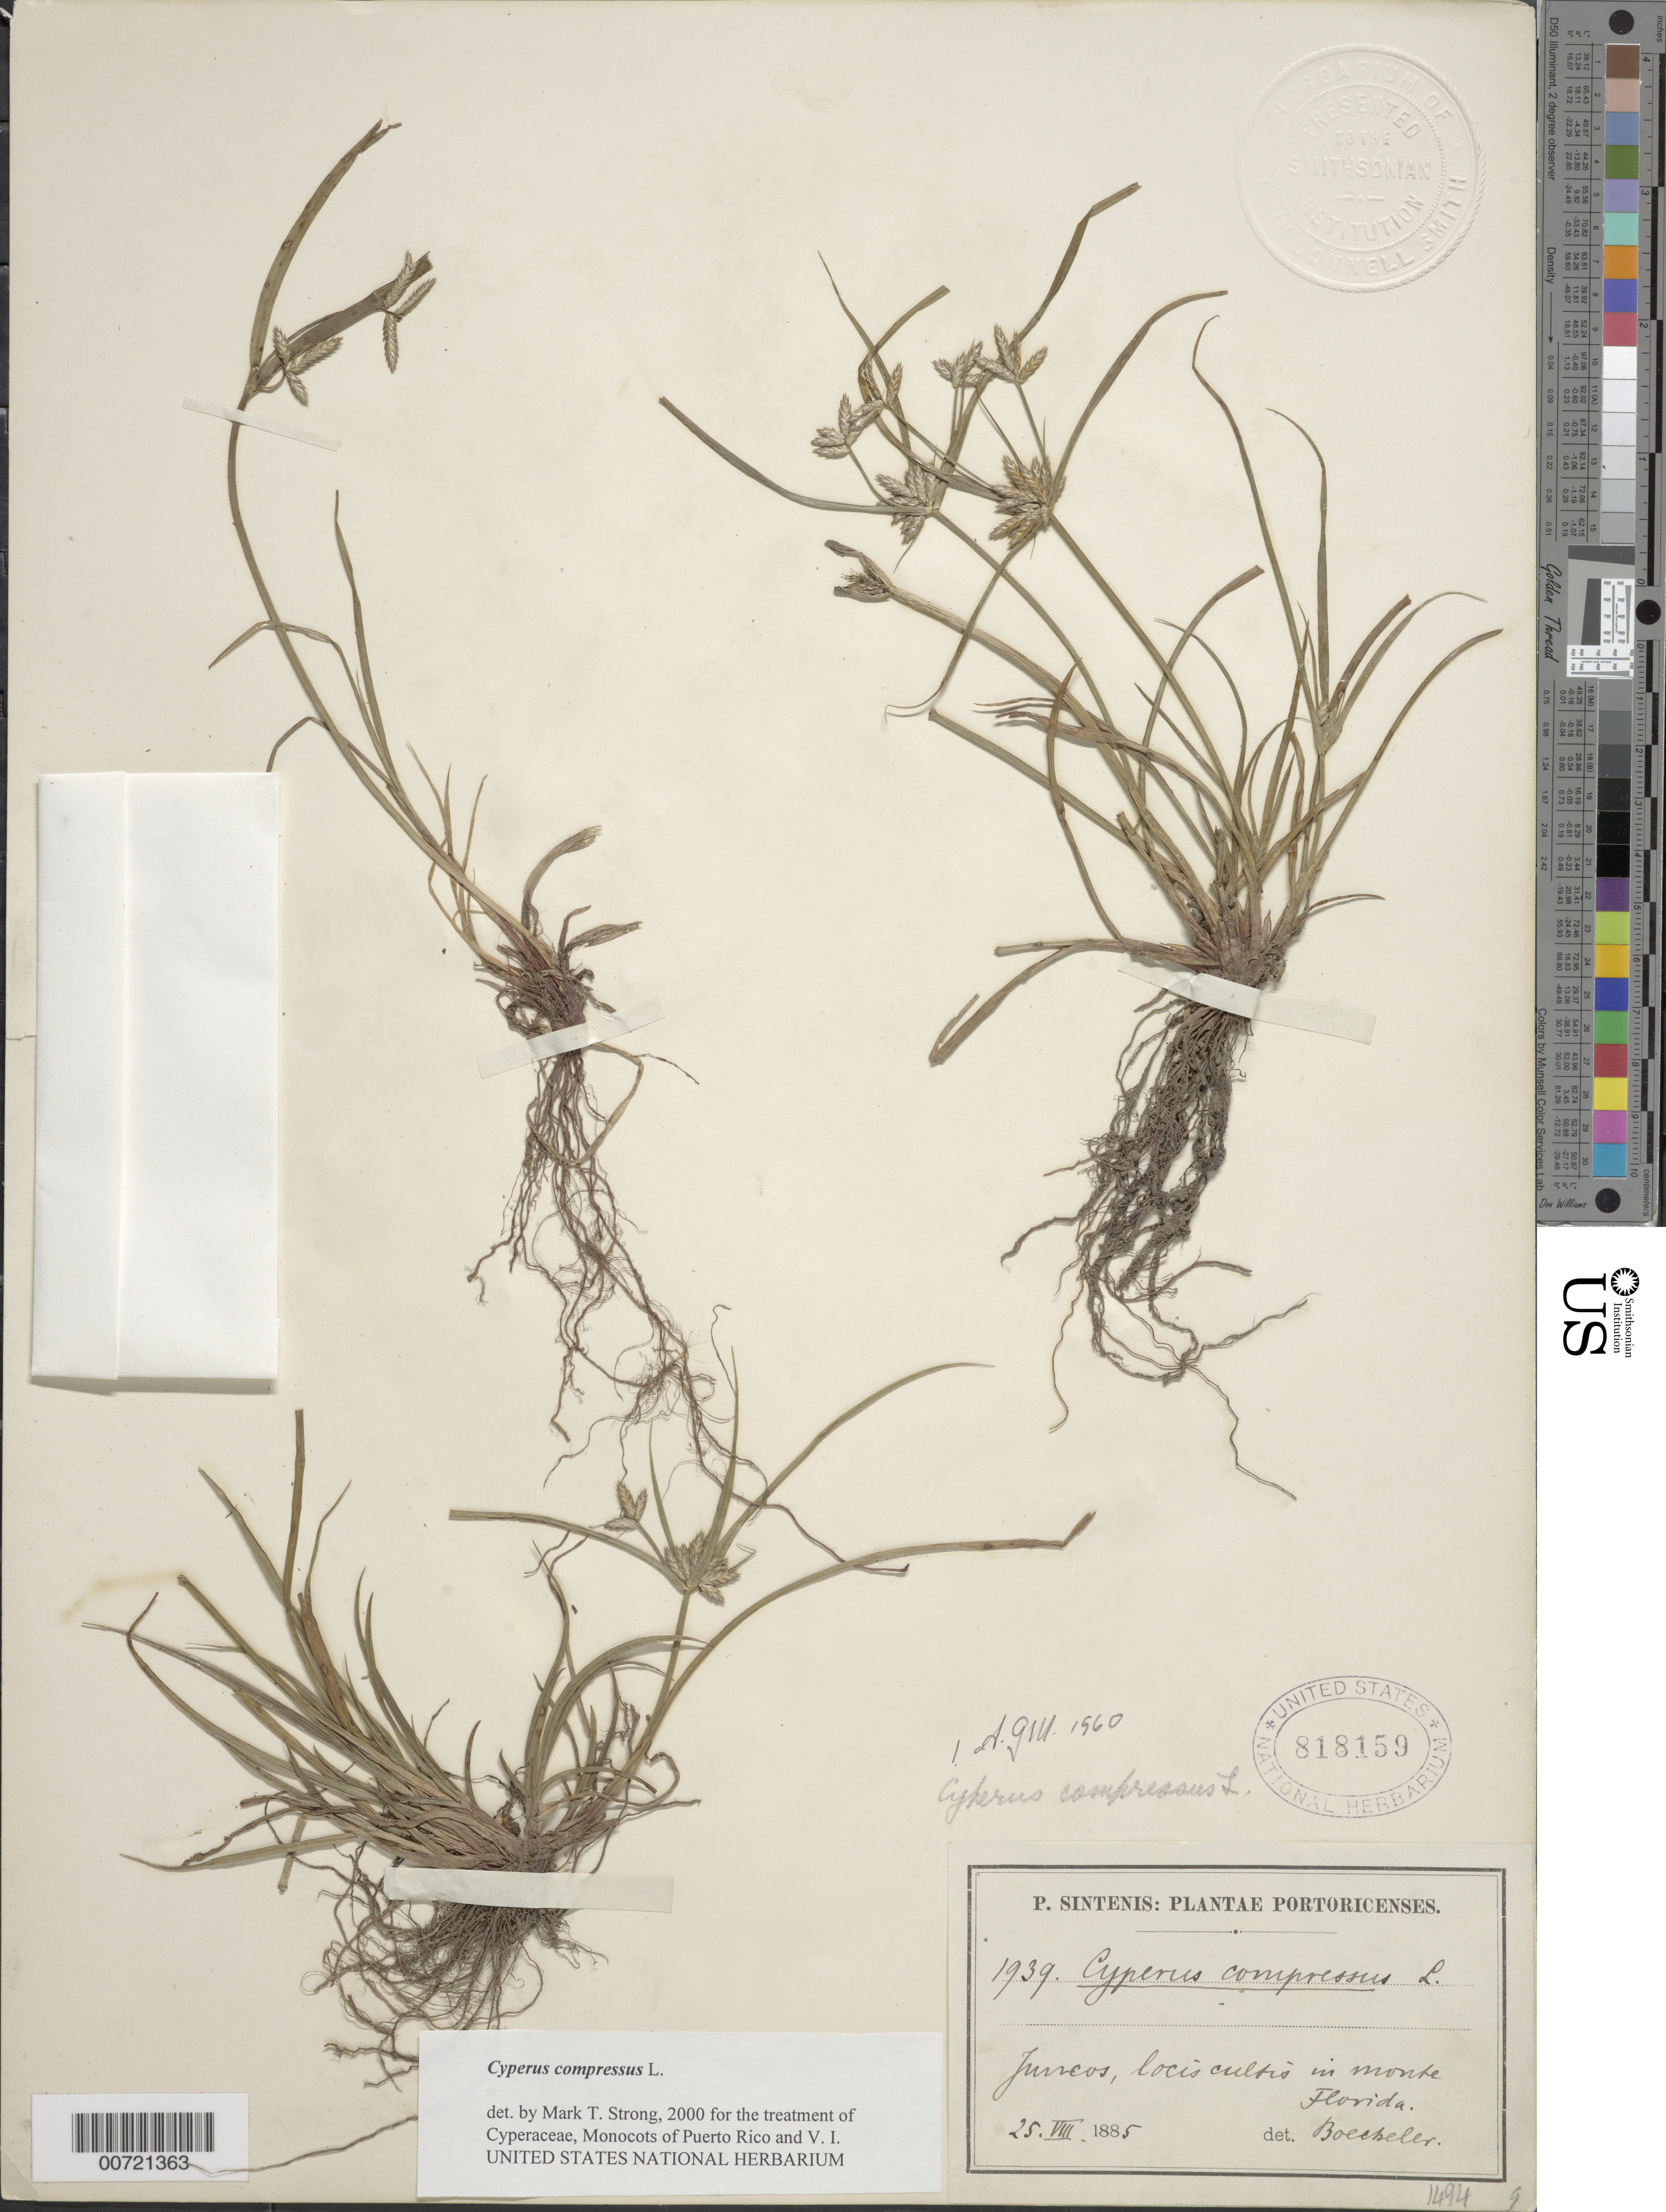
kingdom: Plantae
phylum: Tracheophyta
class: Liliopsida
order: Poales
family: Cyperaceae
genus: Cyperus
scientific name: Cyperus compressus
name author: L.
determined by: Strong, M. T., (US), Smithsonian Institution - National Museum of Natural History (UNITED STATES)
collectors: P. Sintenis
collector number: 1939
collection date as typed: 25 Jul 1885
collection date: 1885-07-25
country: Puerto Rico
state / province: Juncos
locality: Juncos, locis cultis in monte Florida.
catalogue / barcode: US 818159